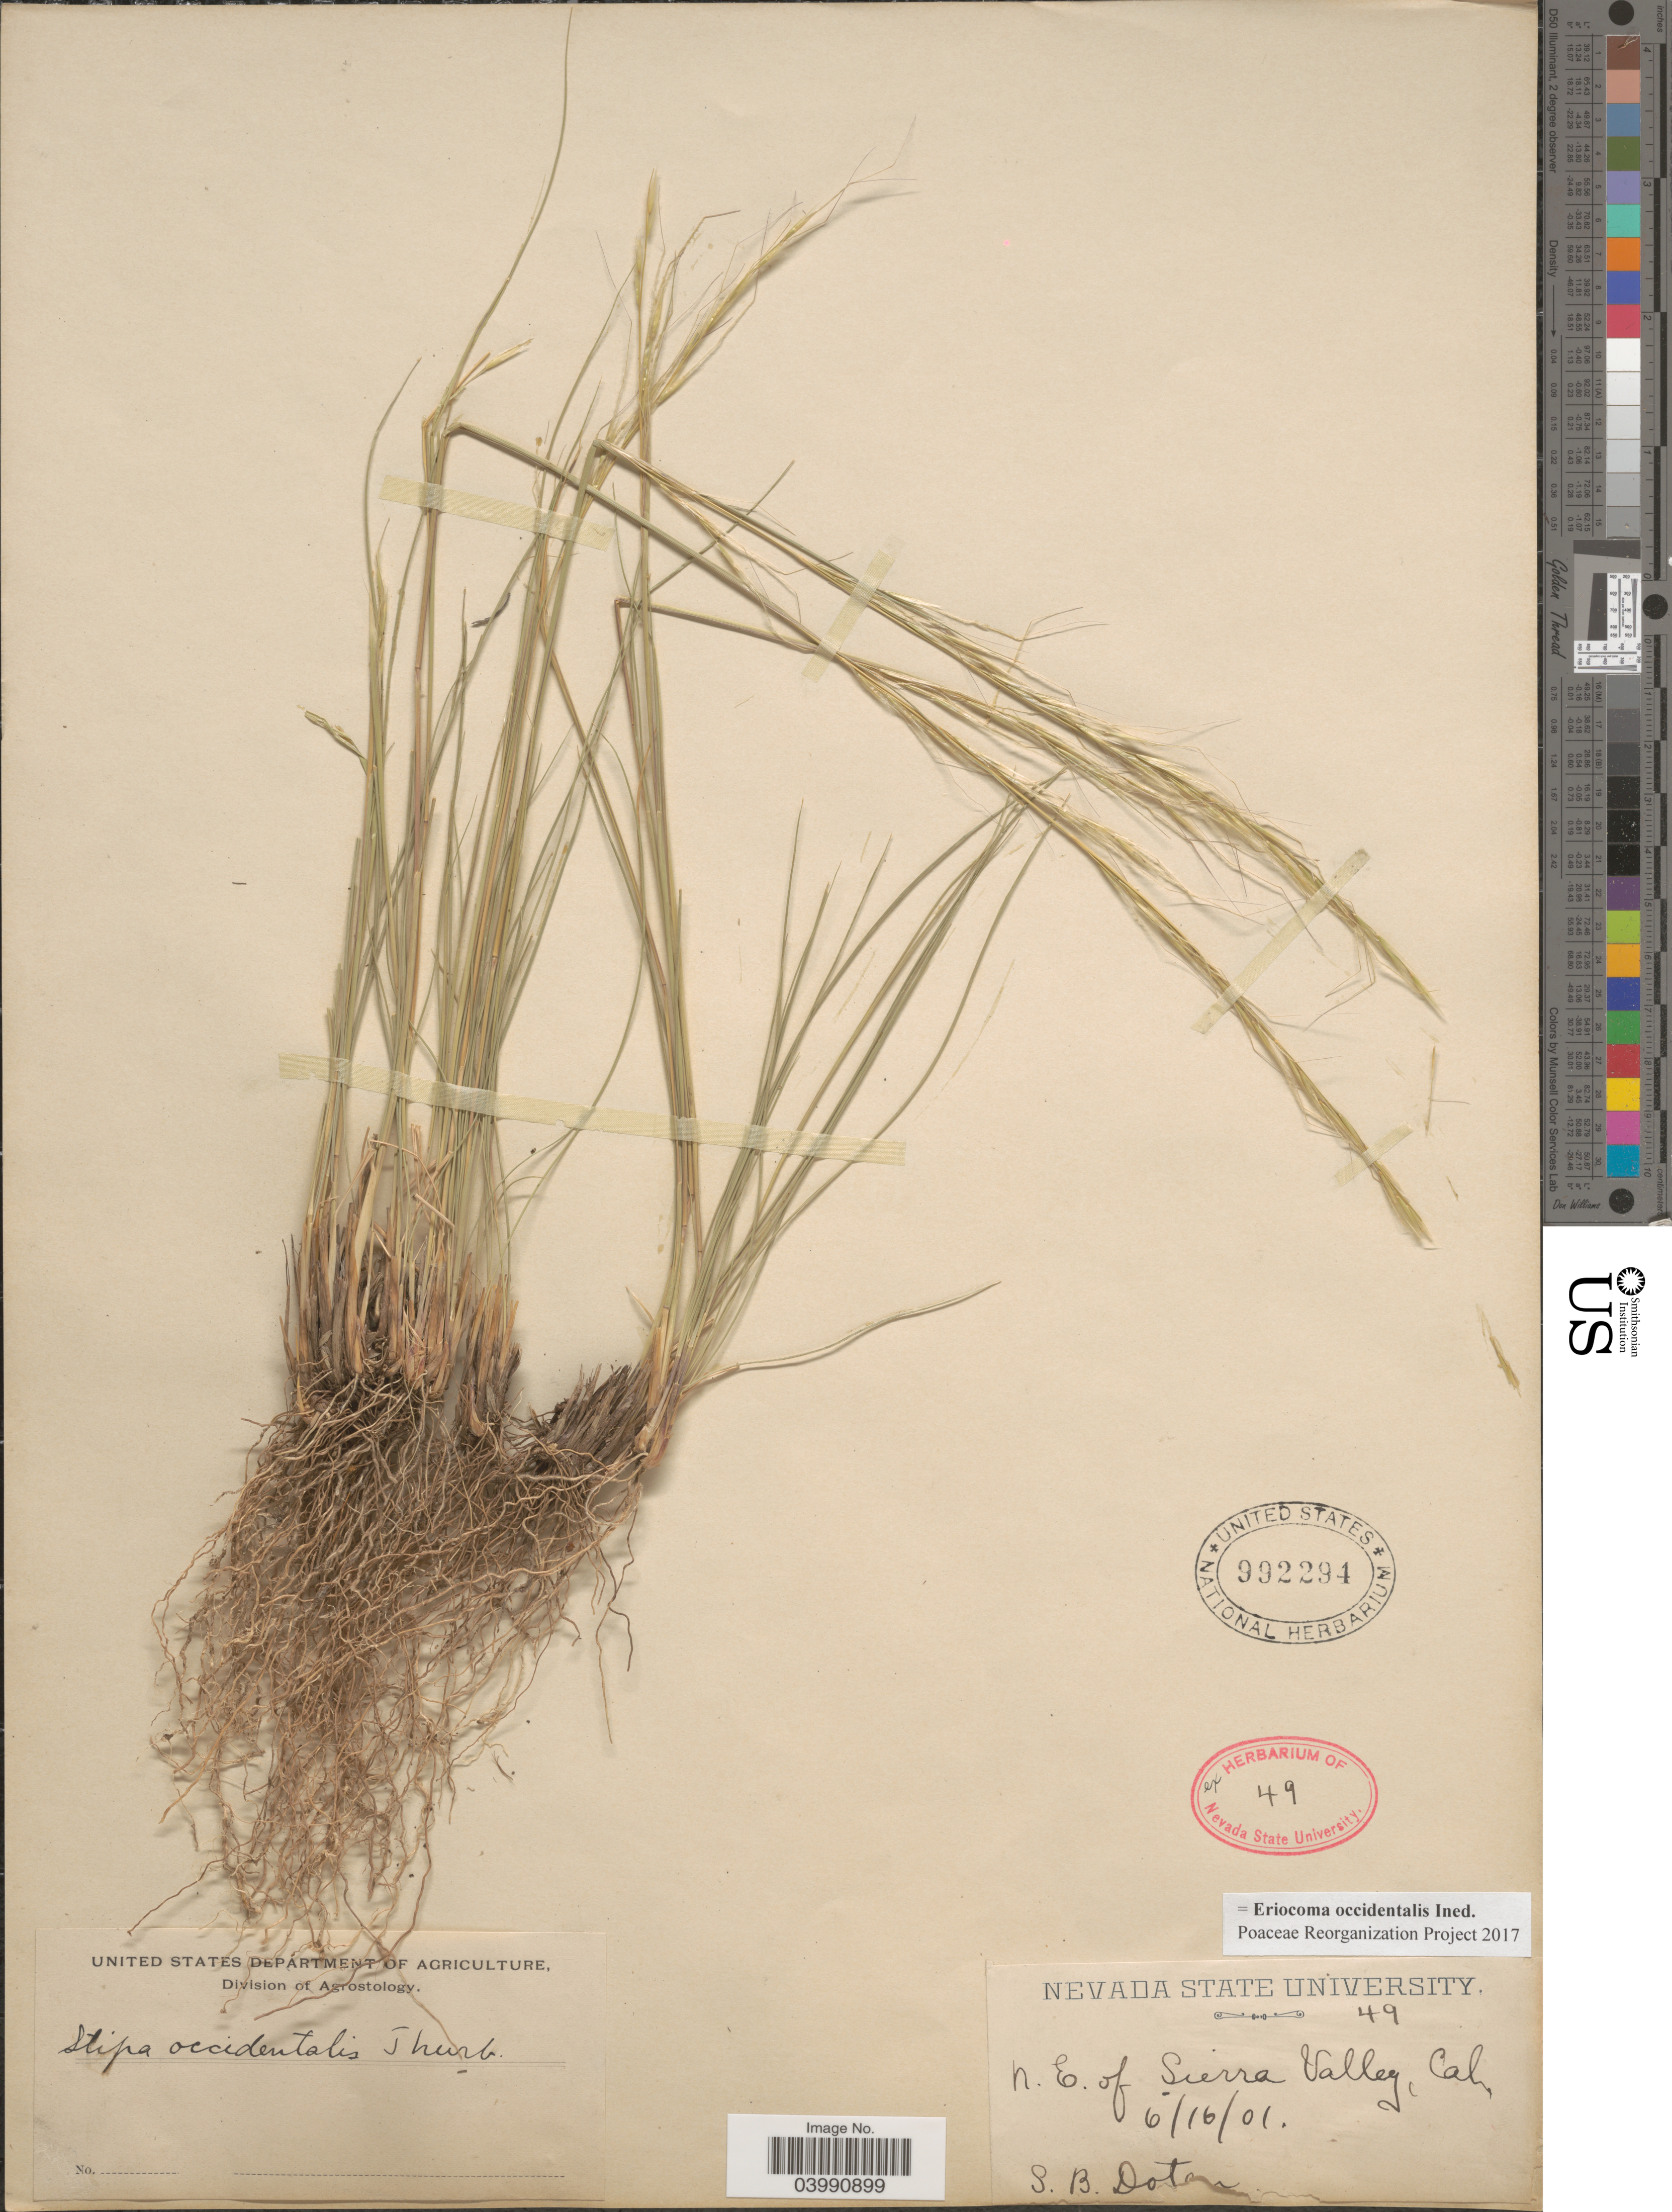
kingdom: Plantae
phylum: Tracheophyta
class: Liliopsida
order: Poales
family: Poaceae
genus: Eriocoma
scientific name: Eriocoma occidentalis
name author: (Thurb. ex S. Watson) Romasch.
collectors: S. Doten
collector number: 49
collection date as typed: Transcribed d/m/y: 16/6/1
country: United States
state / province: California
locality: N.E. Sierra Valley.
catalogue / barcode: US 992294